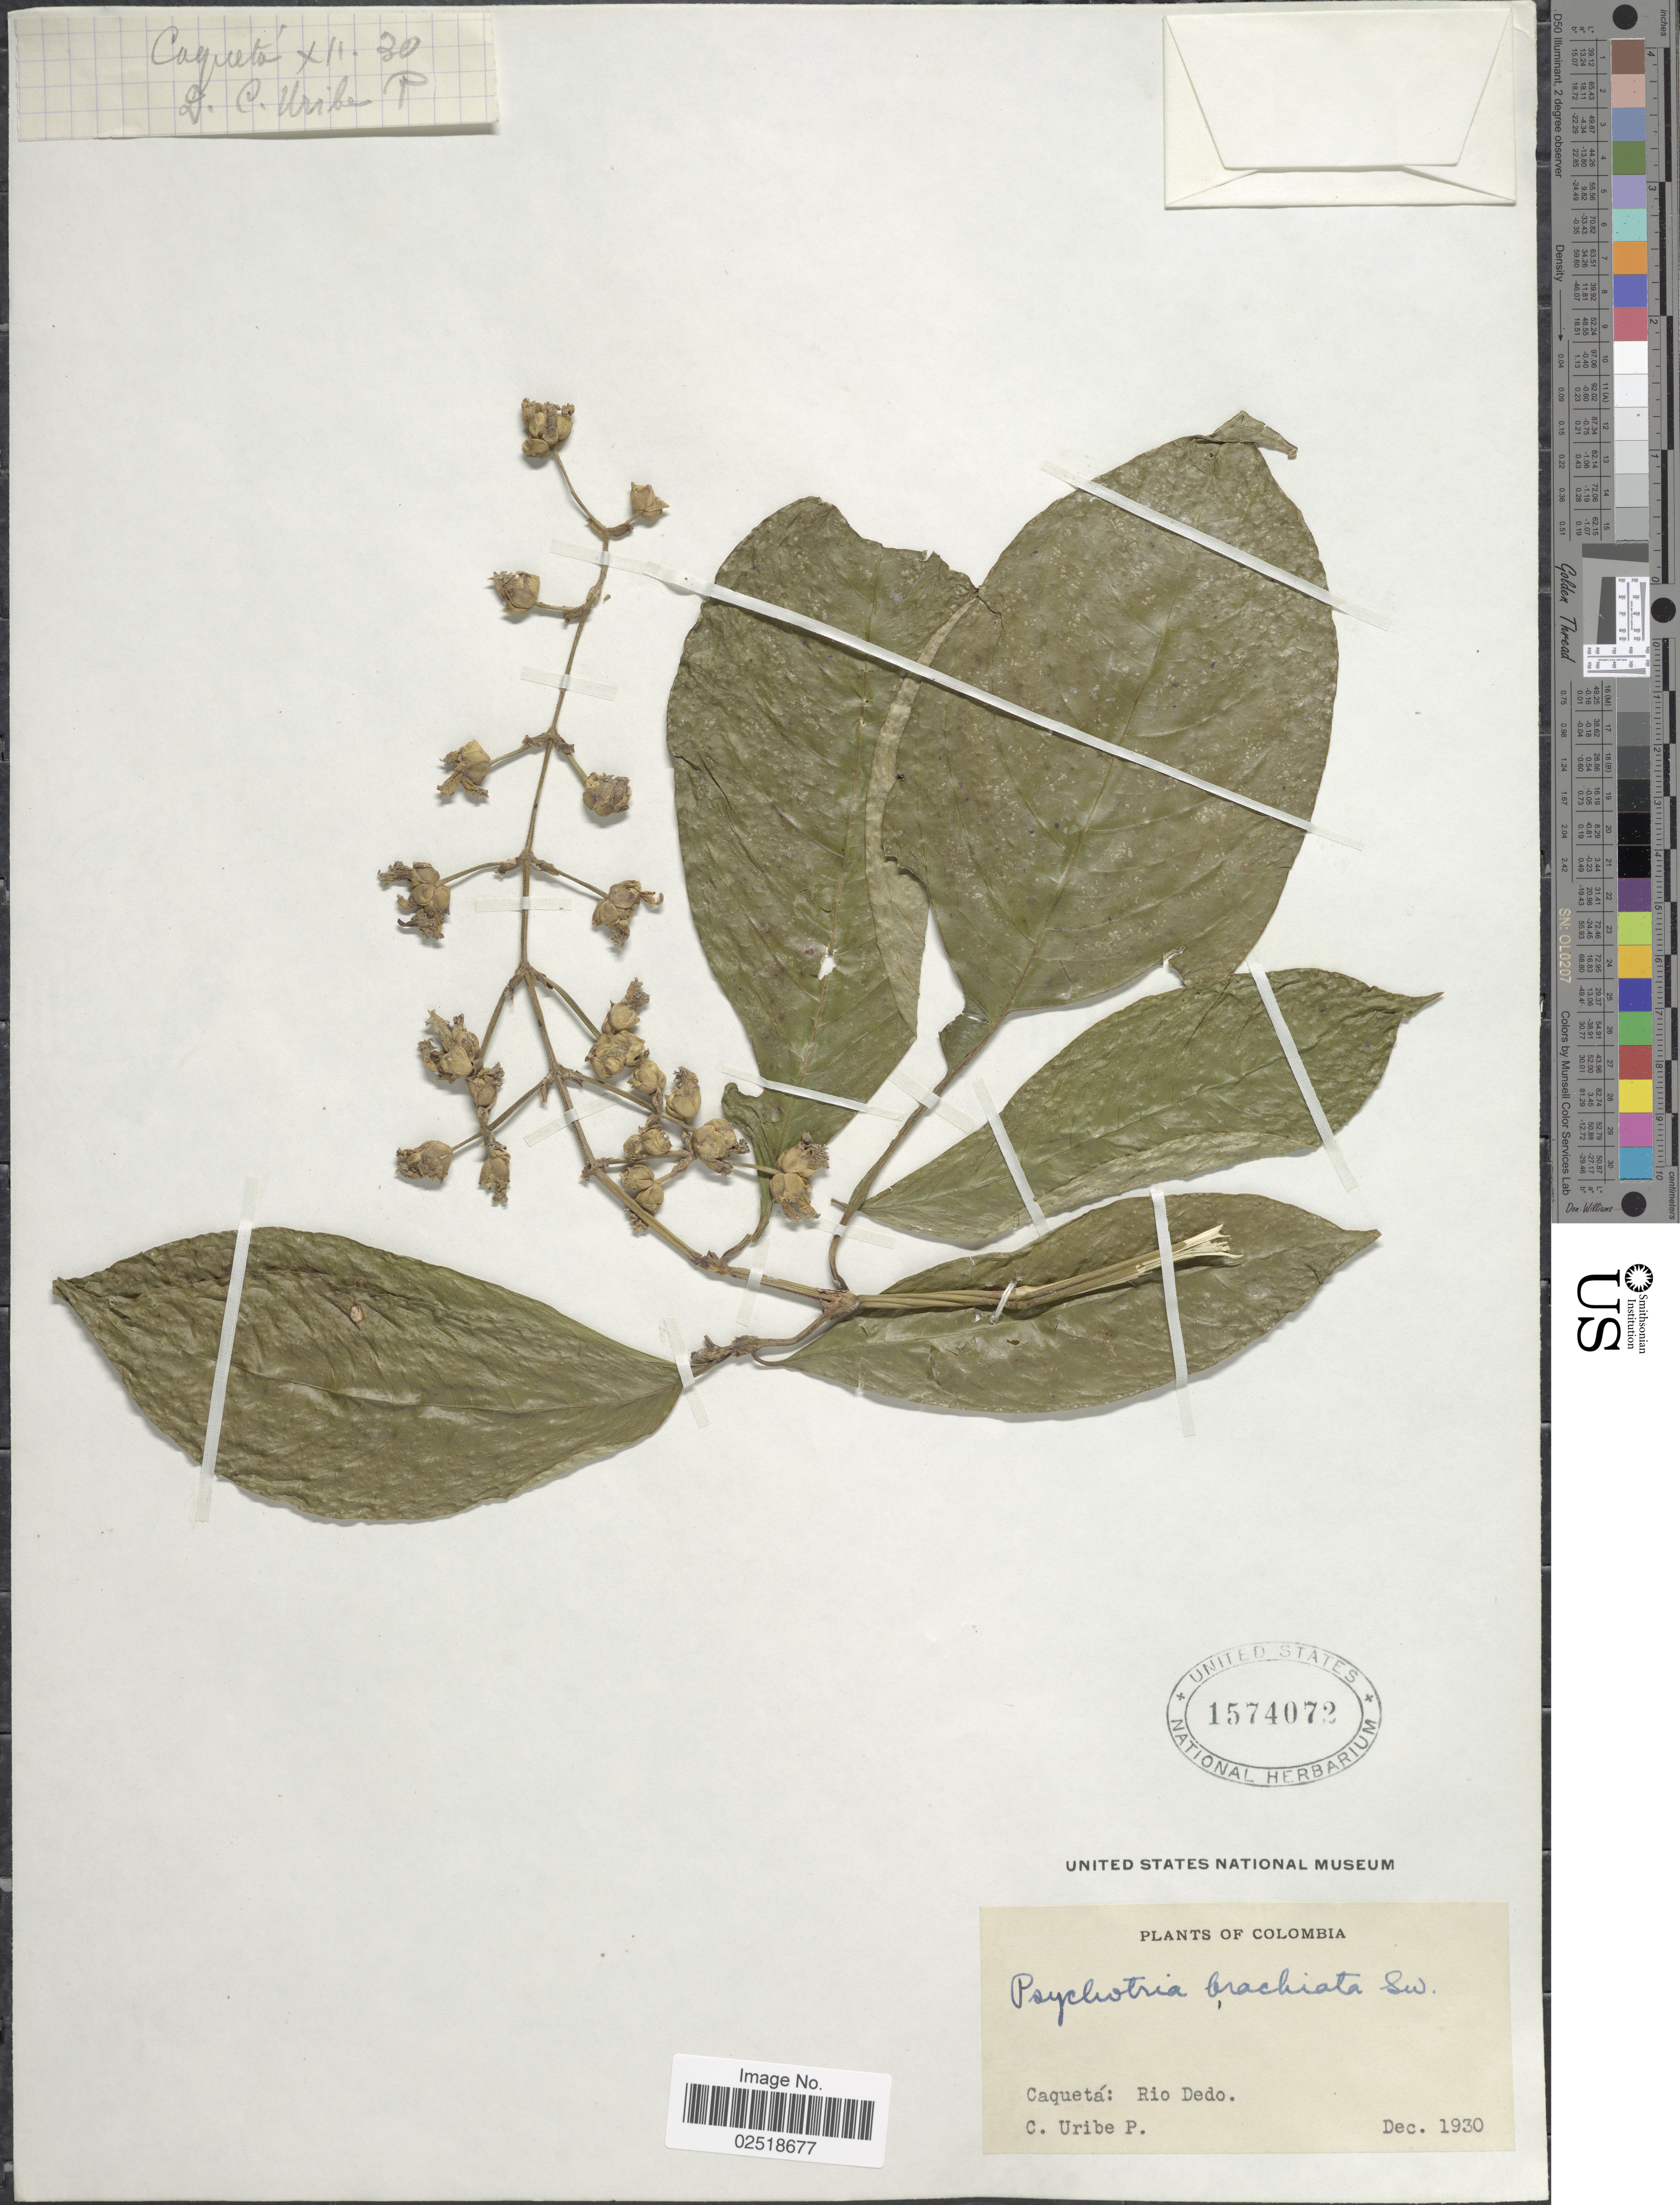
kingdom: Plantae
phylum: Tracheophyta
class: Magnoliopsida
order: Gentianales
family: Rubiaceae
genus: Psychotria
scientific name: Psychotria caerulea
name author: Ruiz & Pav.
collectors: C. Uribe P.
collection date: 1930-12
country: Colombia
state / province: Caquetá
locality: Rio Dedo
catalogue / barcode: US 1574072